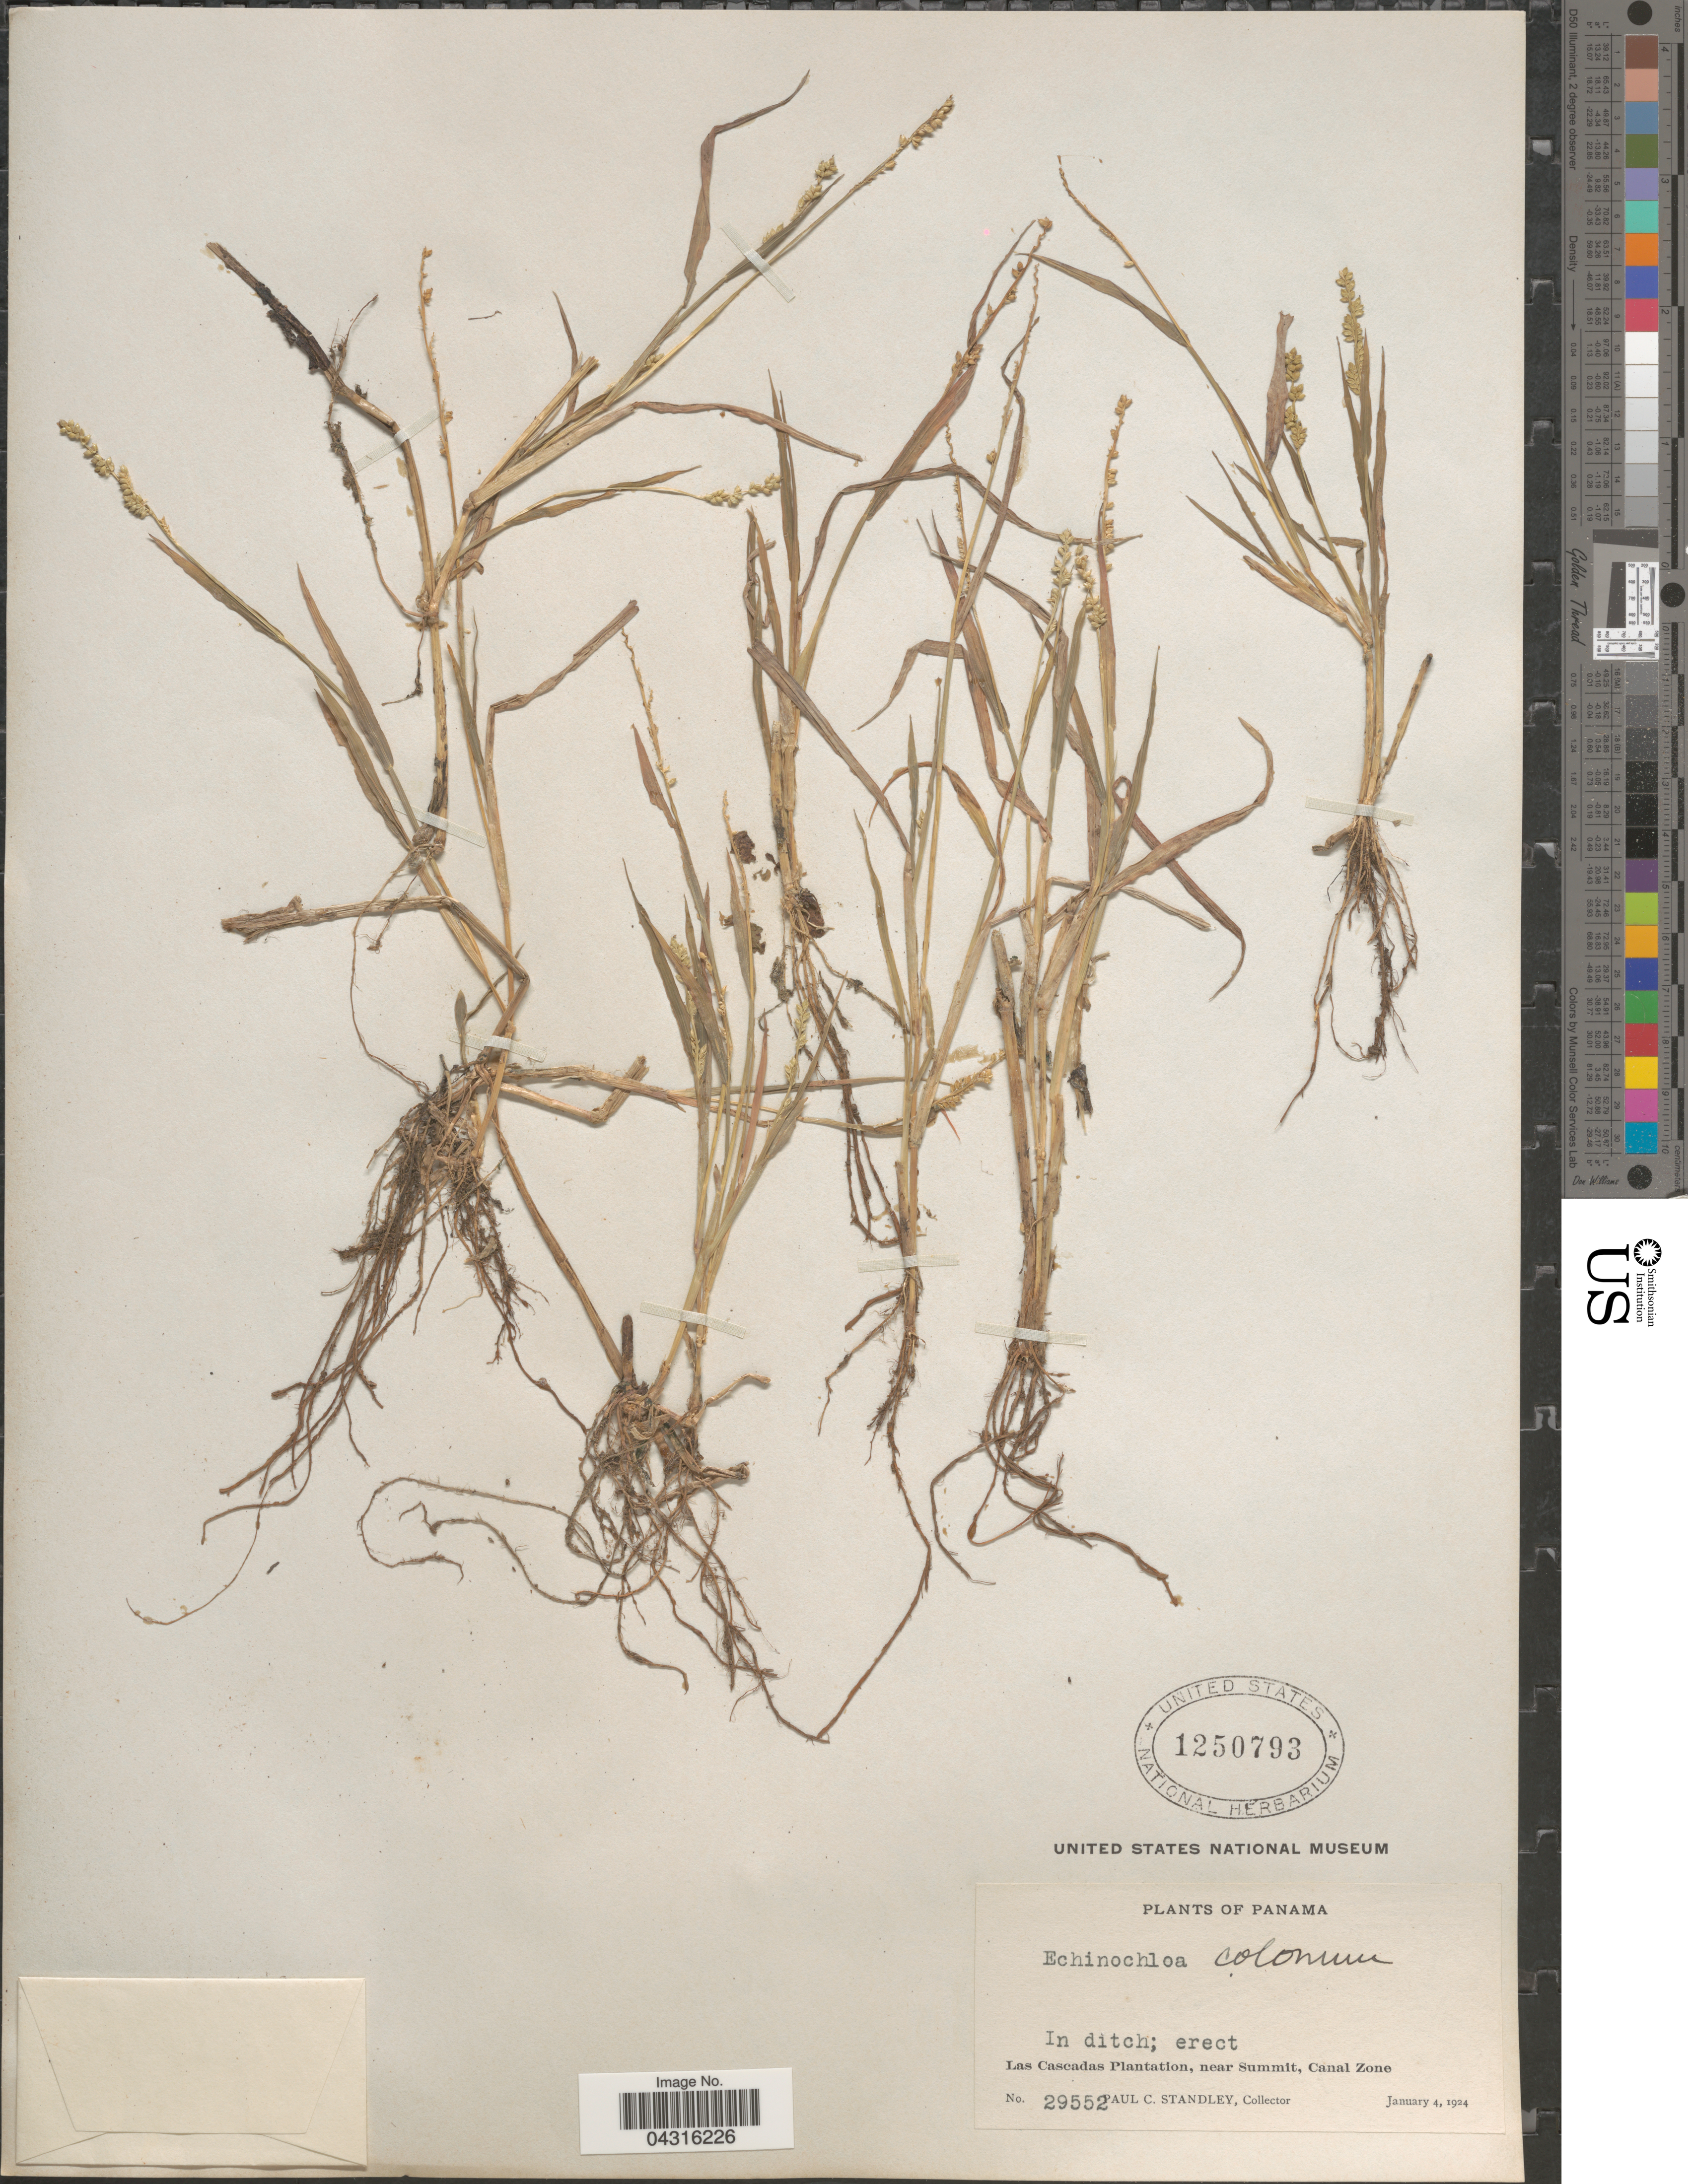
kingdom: Plantae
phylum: Tracheophyta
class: Liliopsida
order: Poales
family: Poaceae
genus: Echinochloa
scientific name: Echinochloa colona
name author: (L.) Link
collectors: P. C. Standley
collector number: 29552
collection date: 1924-01-04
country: Panama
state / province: Colón / Panamá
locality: In ditch; erect. Las Cascadas Plantation, near Summit, Canal Zone.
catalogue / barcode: US 1250793